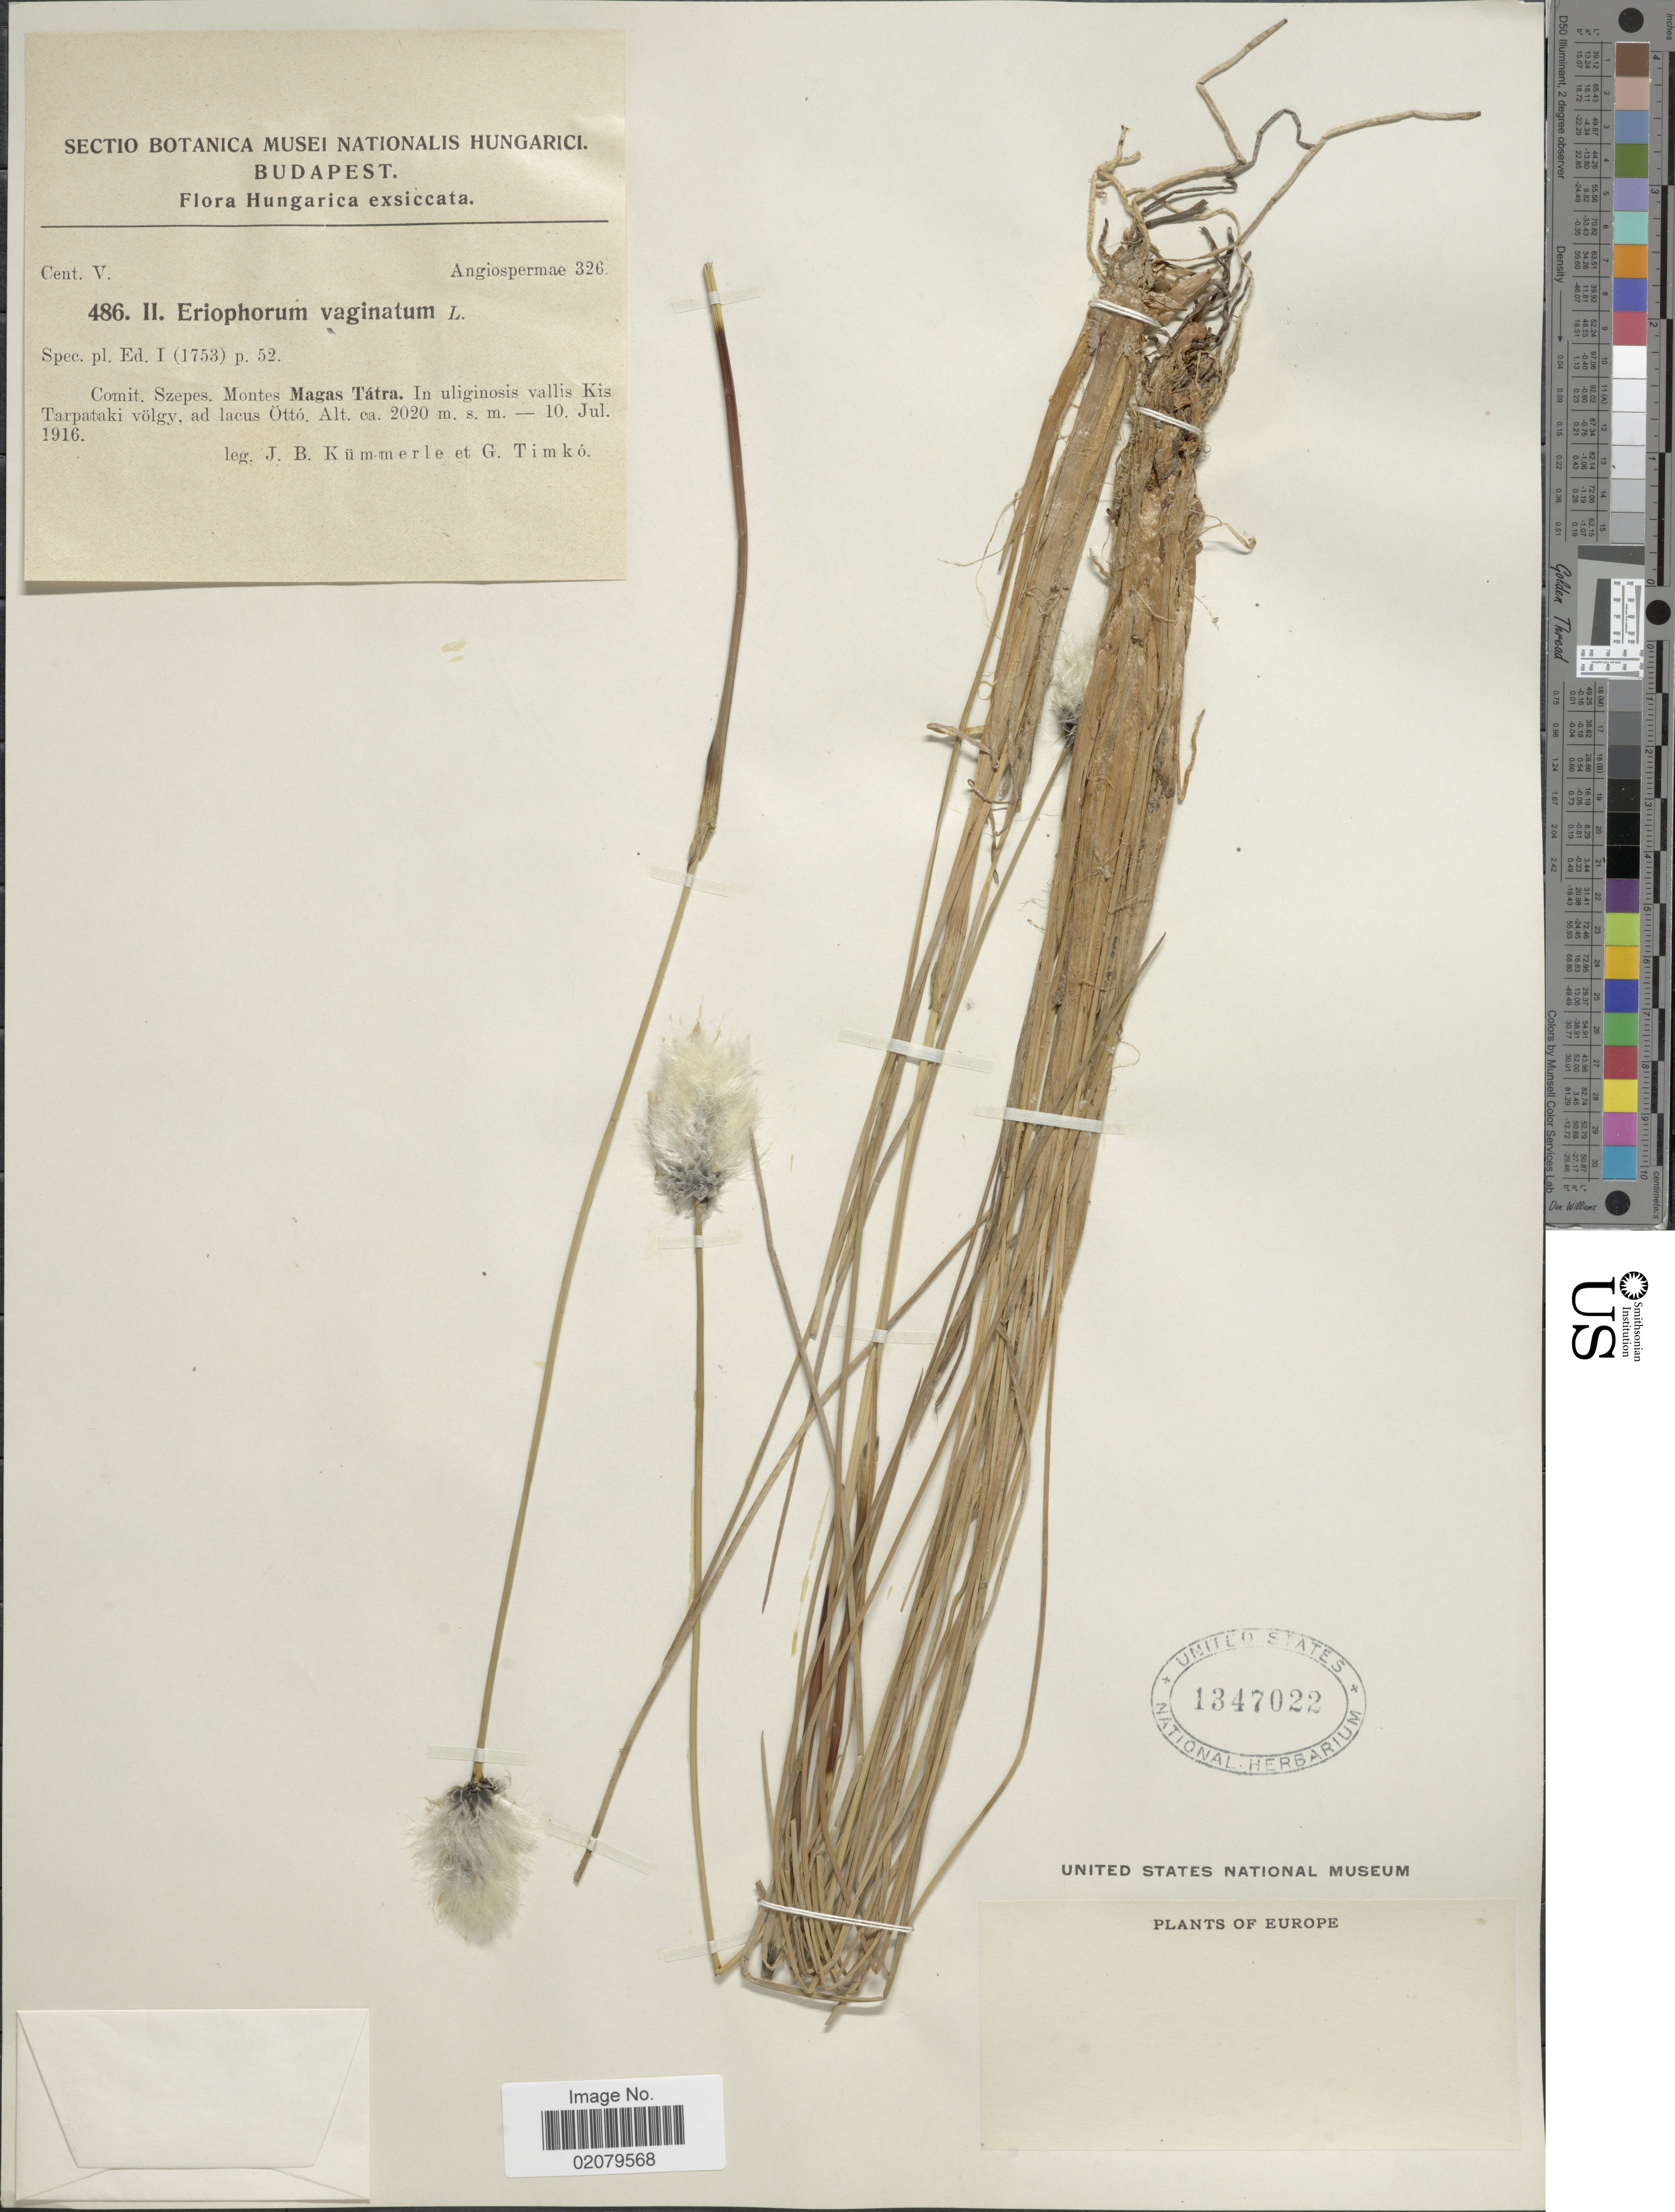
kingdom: Plantae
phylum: Tracheophyta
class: Liliopsida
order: Poales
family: Cyperaceae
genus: Eriophorum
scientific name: Eriophorum vaginatum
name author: L.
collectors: J. Kummerle & G. Timko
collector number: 486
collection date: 1916-07-10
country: Hungary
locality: Comit. Szepes. Montes Magas Tatra. In uliginosis vallis Kis Tarpataki volgy, ad lacus Otto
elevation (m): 2020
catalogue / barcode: US 1347022